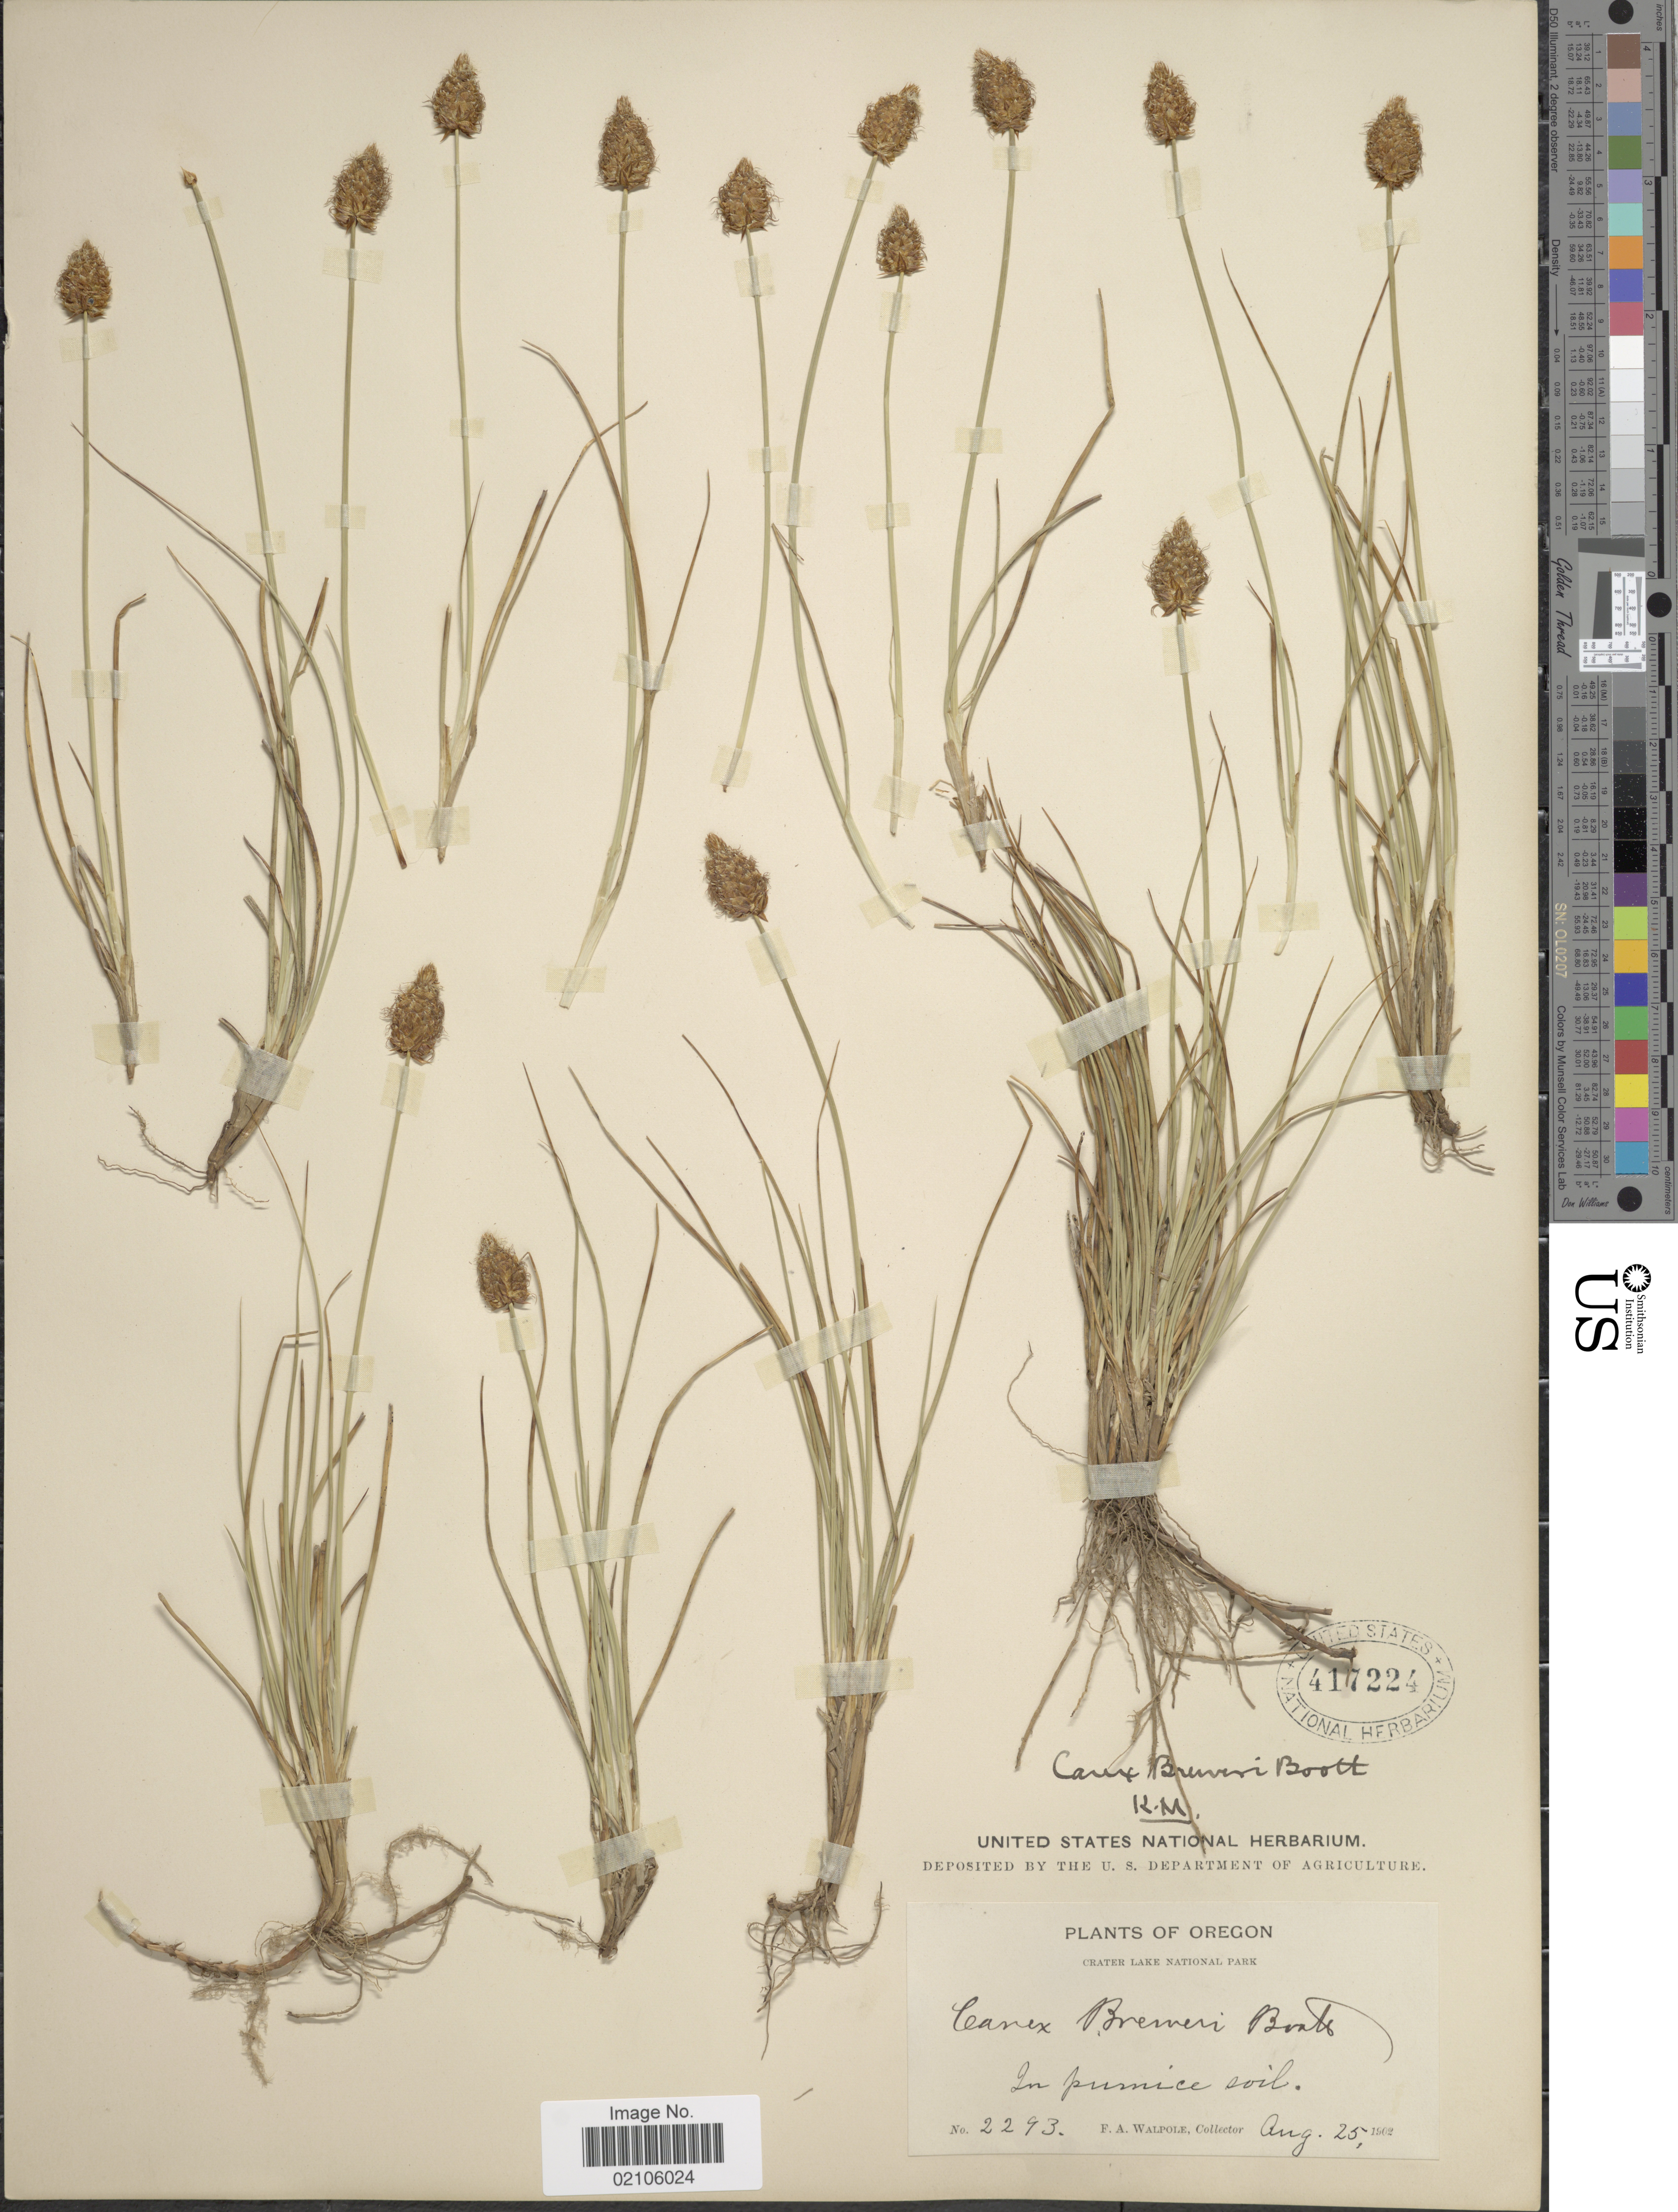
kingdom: Plantae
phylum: Tracheophyta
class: Liliopsida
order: Poales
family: Cyperaceae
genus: Carex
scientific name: Carex breweri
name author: Boott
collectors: F. Walpole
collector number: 2293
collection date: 1962-08-25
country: United States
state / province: Oregon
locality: Crater Lake National Park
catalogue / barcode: US 417224